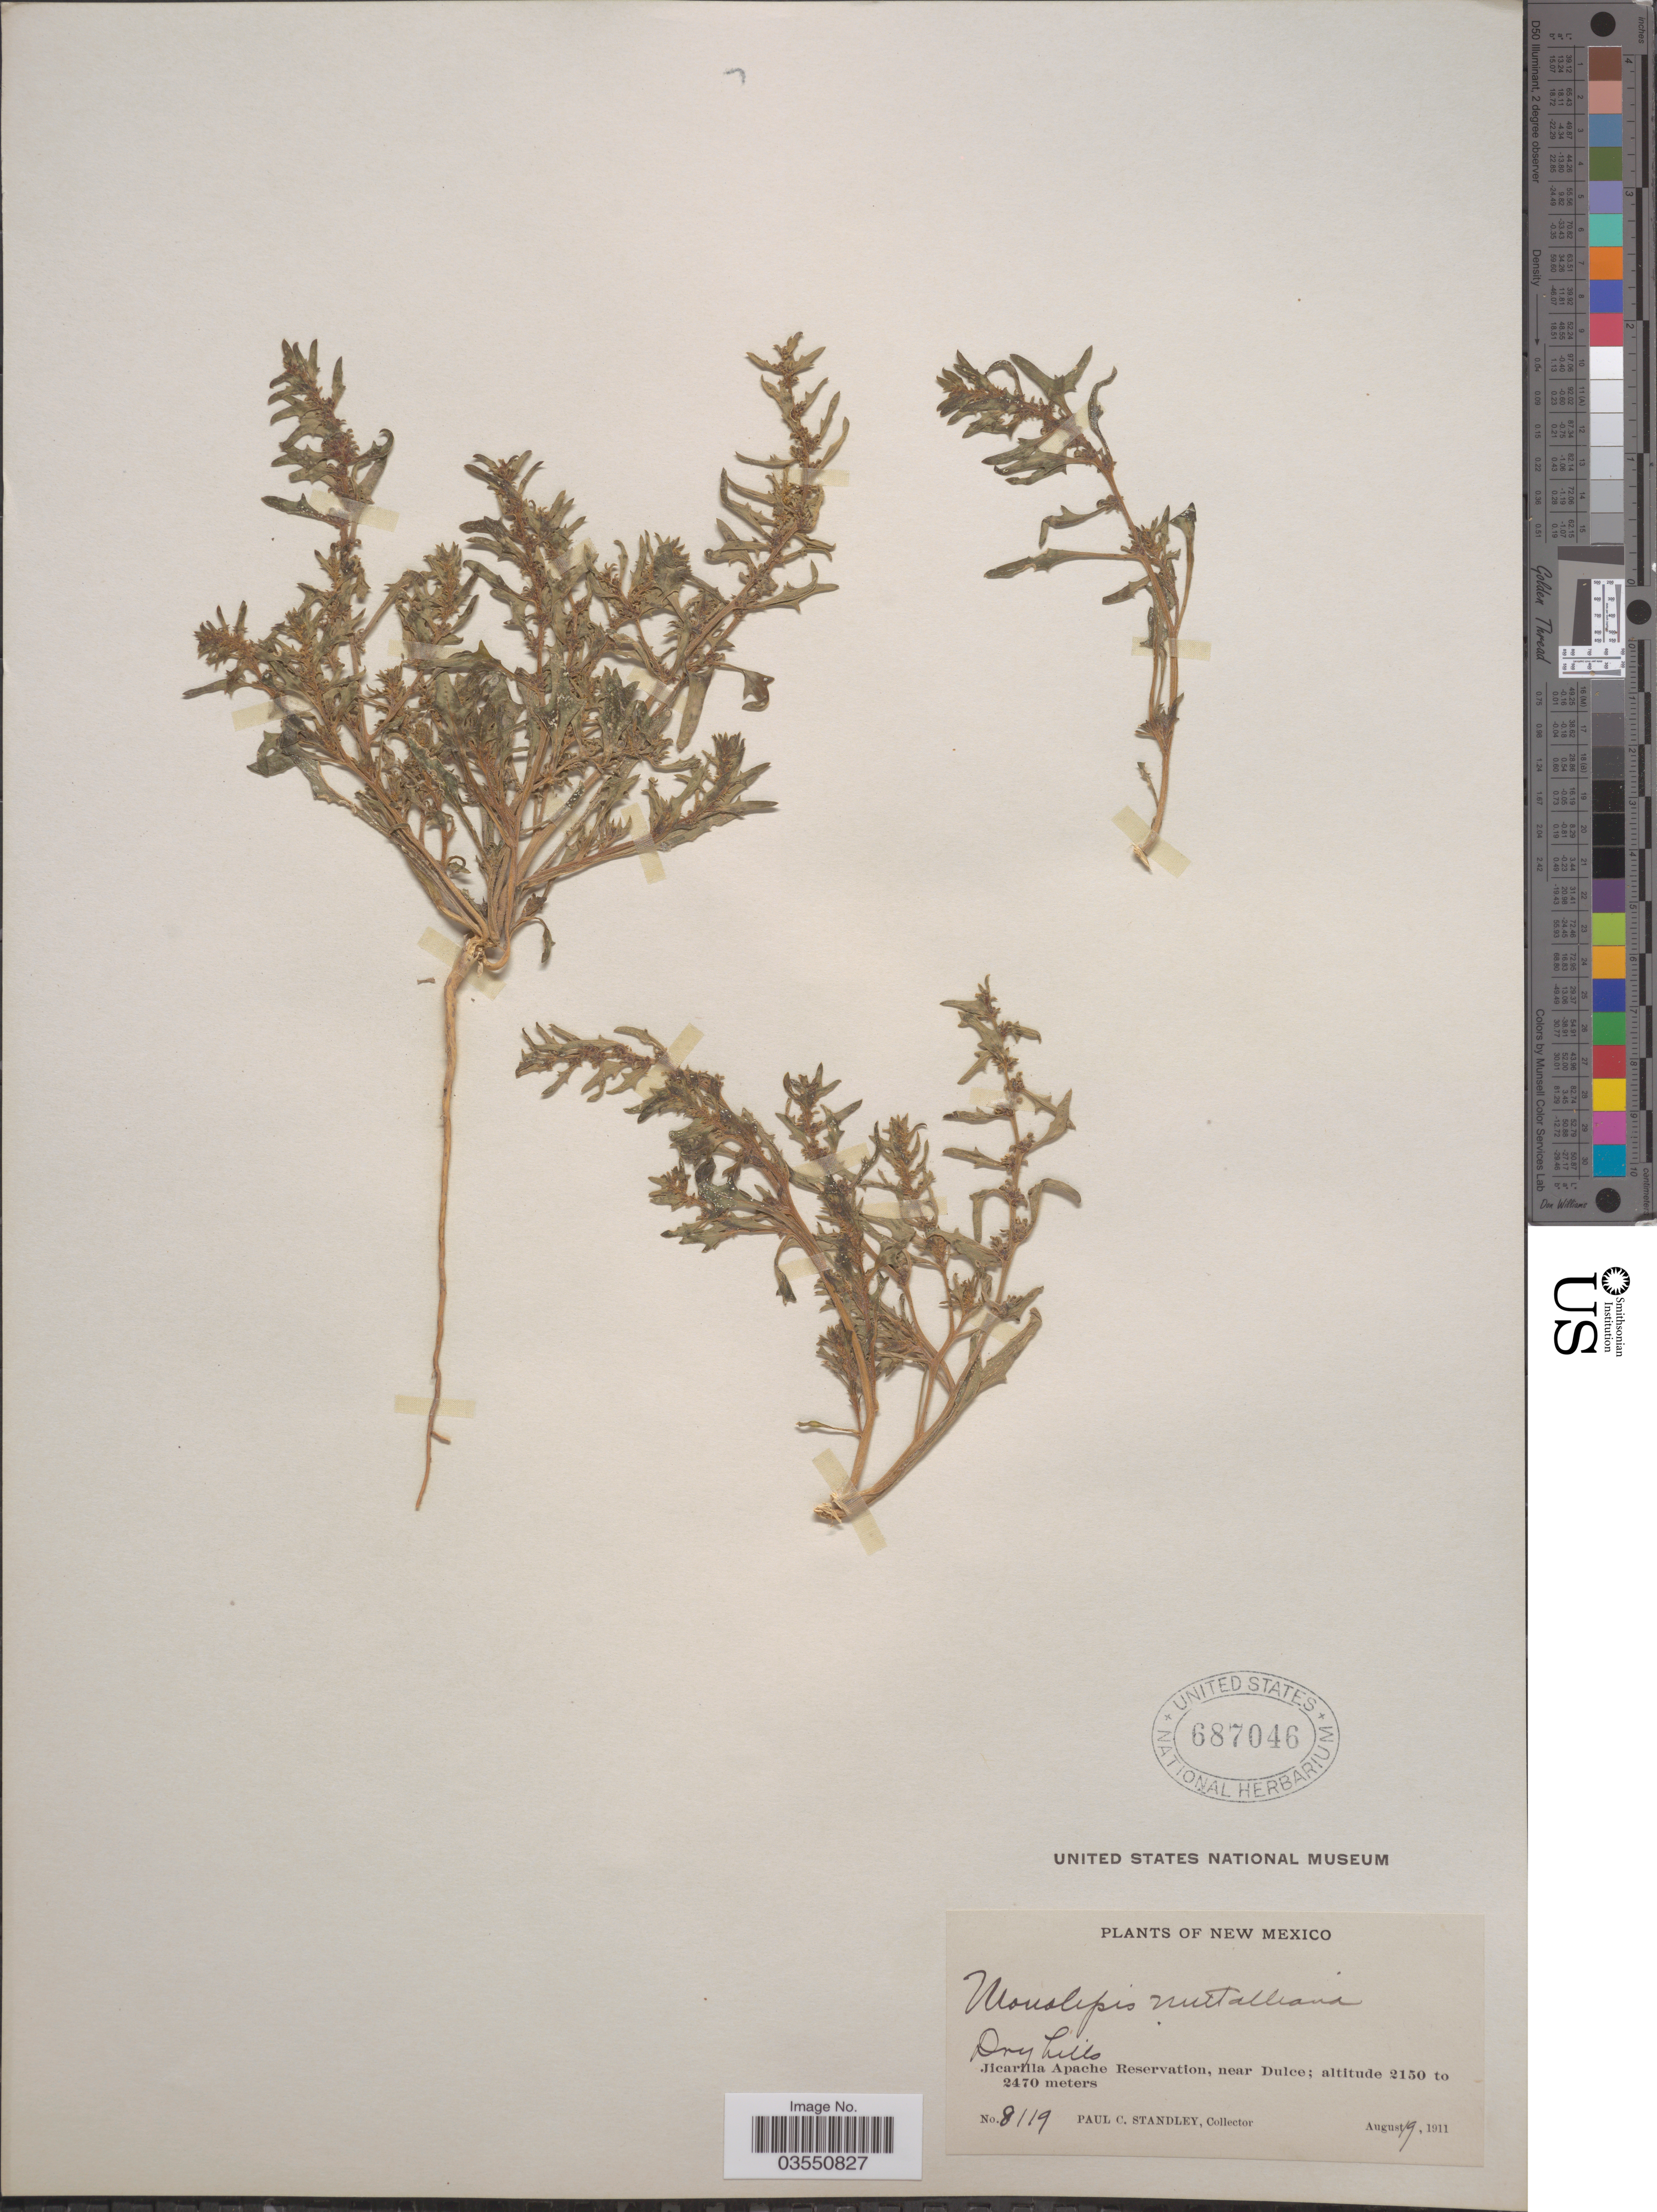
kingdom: Plantae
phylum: Tracheophyta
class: Magnoliopsida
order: Caryophyllales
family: Amaranthaceae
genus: Blitum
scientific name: Blitum nuttallianum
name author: Schult.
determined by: U.S. National Herbarium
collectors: P. C. Standley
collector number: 8119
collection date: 1911-08-19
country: United States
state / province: New Mexico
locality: Dry hills. Jicarilla Apache Reservation, near Dulce.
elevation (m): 2150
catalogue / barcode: US 687046